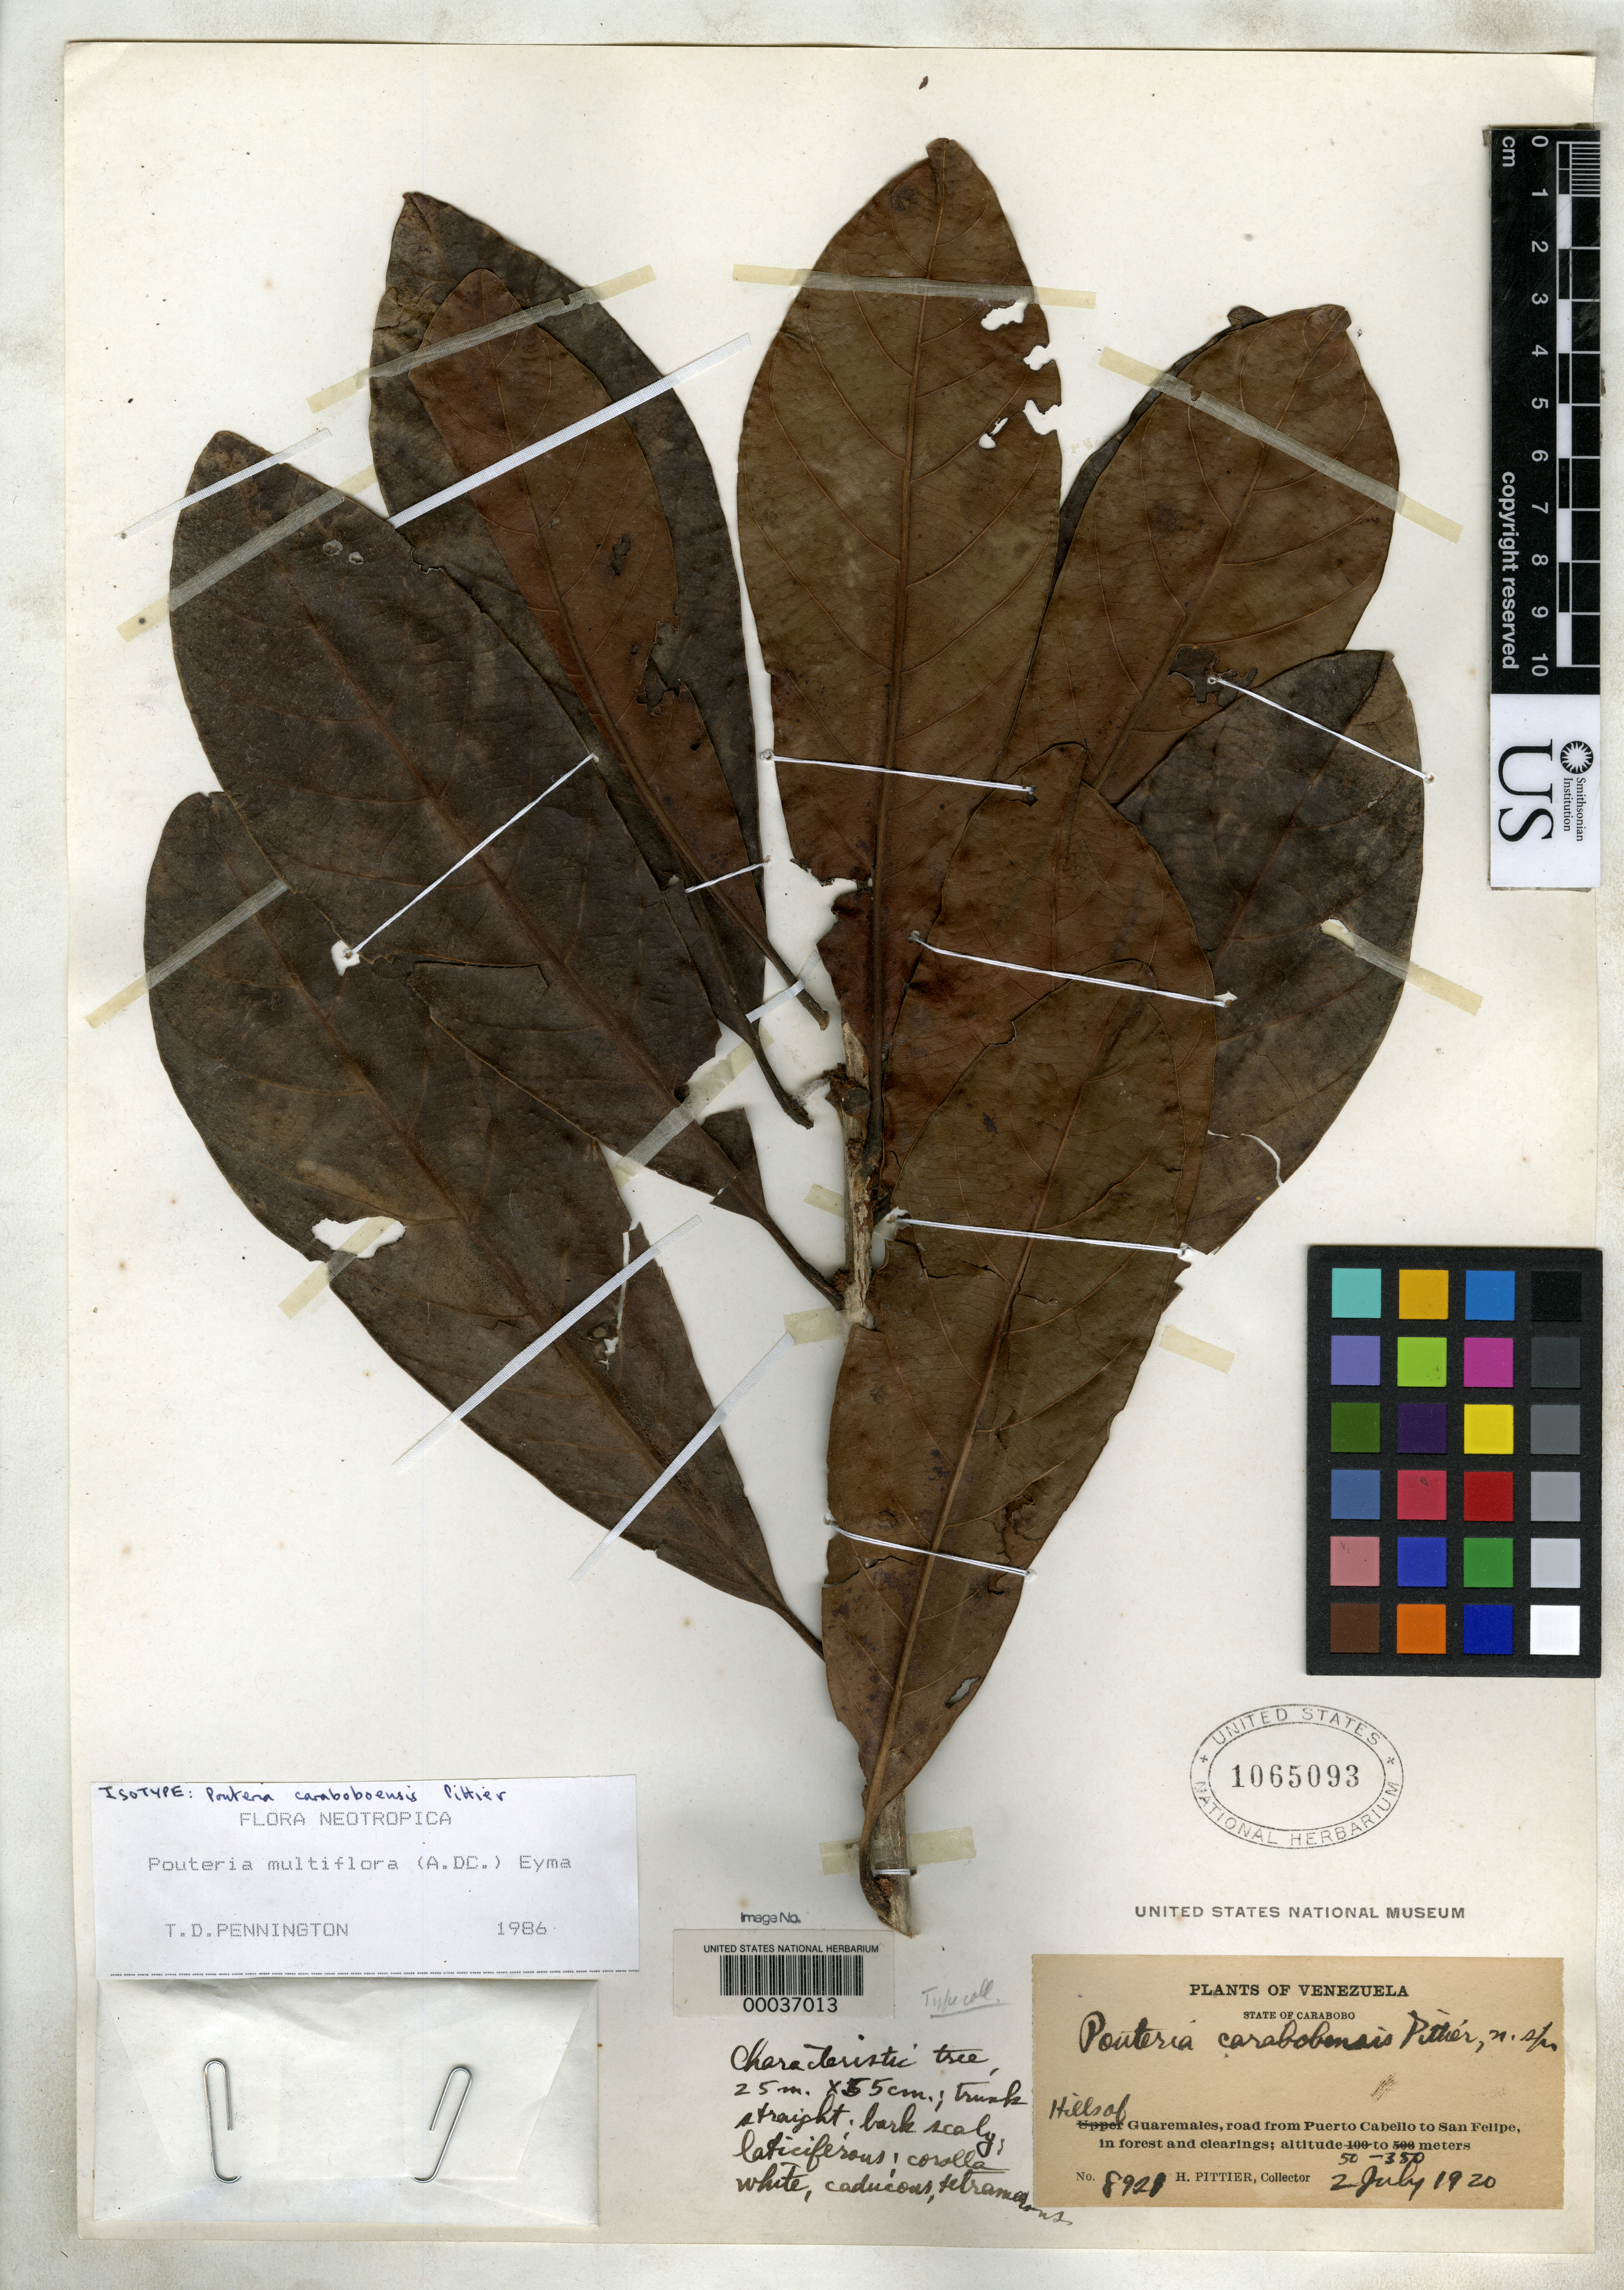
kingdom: Plantae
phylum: Tracheophyta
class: Magnoliopsida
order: Ericales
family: Sapotaceae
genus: Pouteria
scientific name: Pouteria carabobensis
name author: Pittier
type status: Isotype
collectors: H. F. Pittier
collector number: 8921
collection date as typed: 02 Jul 1920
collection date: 1920-07-02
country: Venezuela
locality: Selvas de Guaremales.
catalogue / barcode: US 1065093